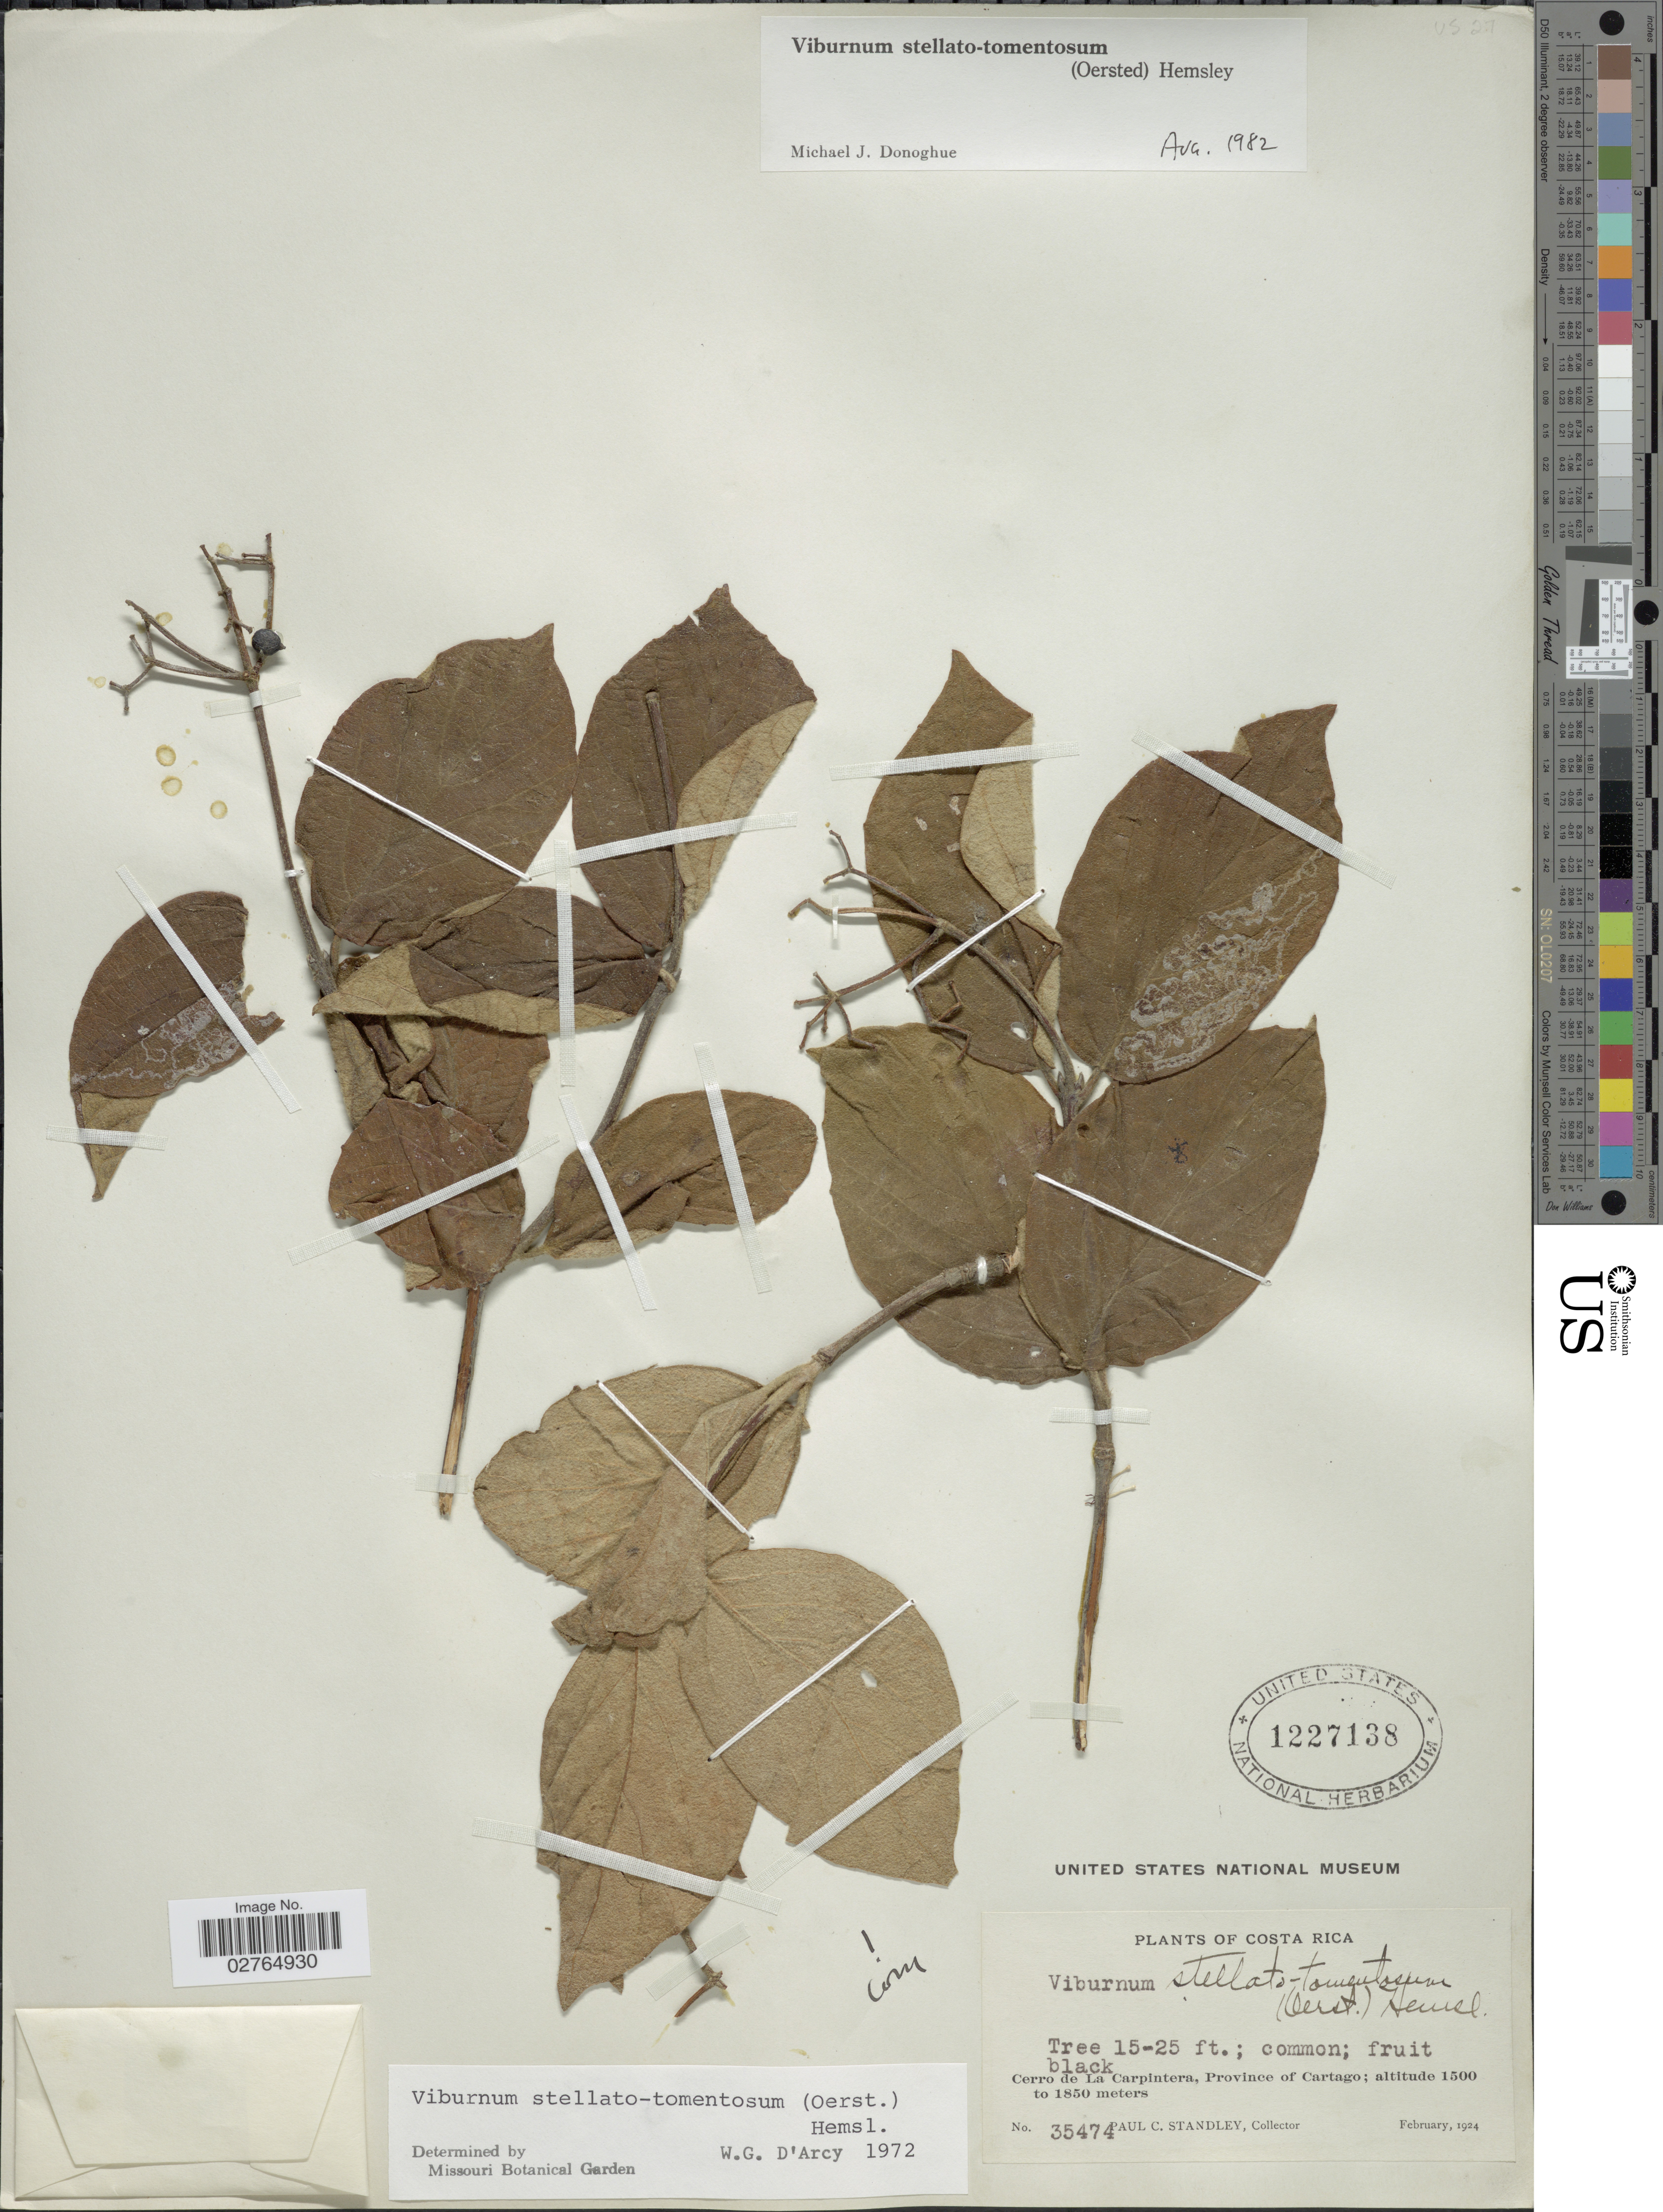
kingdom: Plantae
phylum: Tracheophyta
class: Magnoliopsida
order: Dipsacales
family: Viburnaceae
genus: Viburnum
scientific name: Viburnum stellatotomentosum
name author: (Oerst.) Hemsl.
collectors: P. C. Standley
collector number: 35474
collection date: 1924-02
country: Costa Rica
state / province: Cartago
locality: Cerro de La Carpintera.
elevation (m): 1500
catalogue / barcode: US 1227138